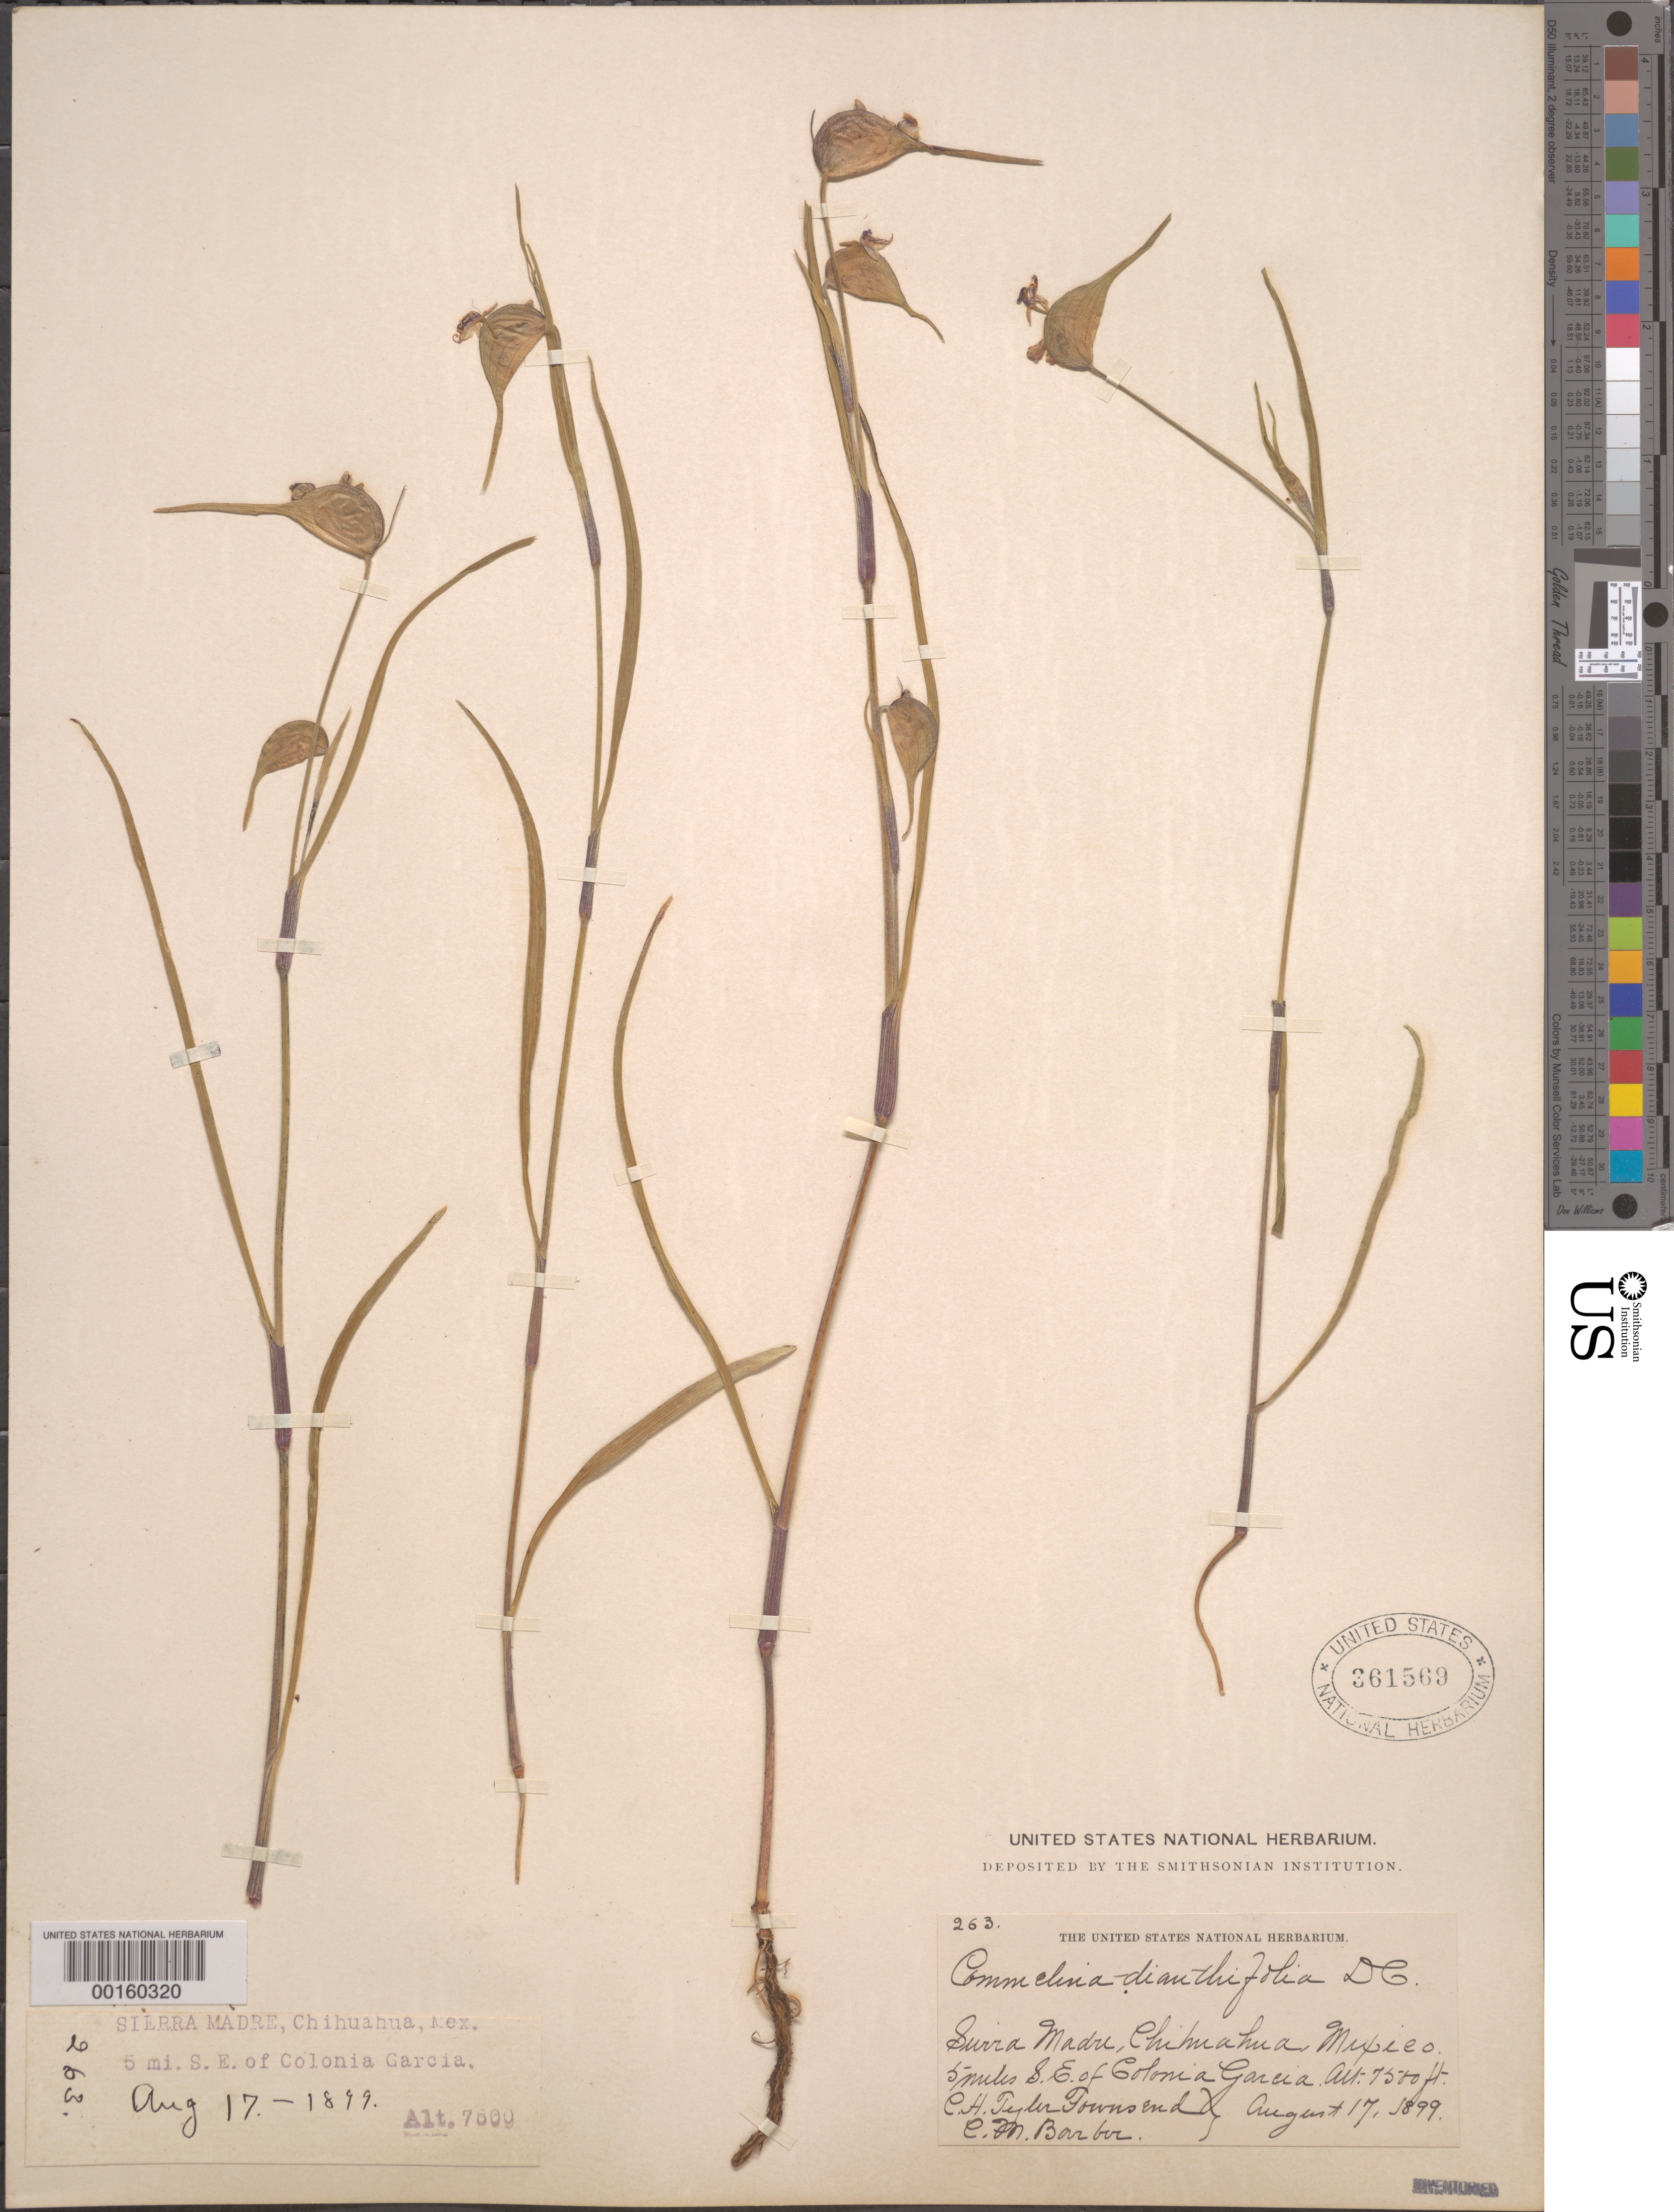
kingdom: Plantae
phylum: Tracheophyta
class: Liliopsida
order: Commelinales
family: Commelinaceae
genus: Commelina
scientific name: Commelina dianthifolia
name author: Redouté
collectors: C. H. T. Townsend & C. Barber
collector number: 263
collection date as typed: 17 Aug 1899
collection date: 1899-08-17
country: Mexico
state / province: Chihuahua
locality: Sierra Madre; SE of Colonia Garcia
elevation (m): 2288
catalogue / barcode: US 361569